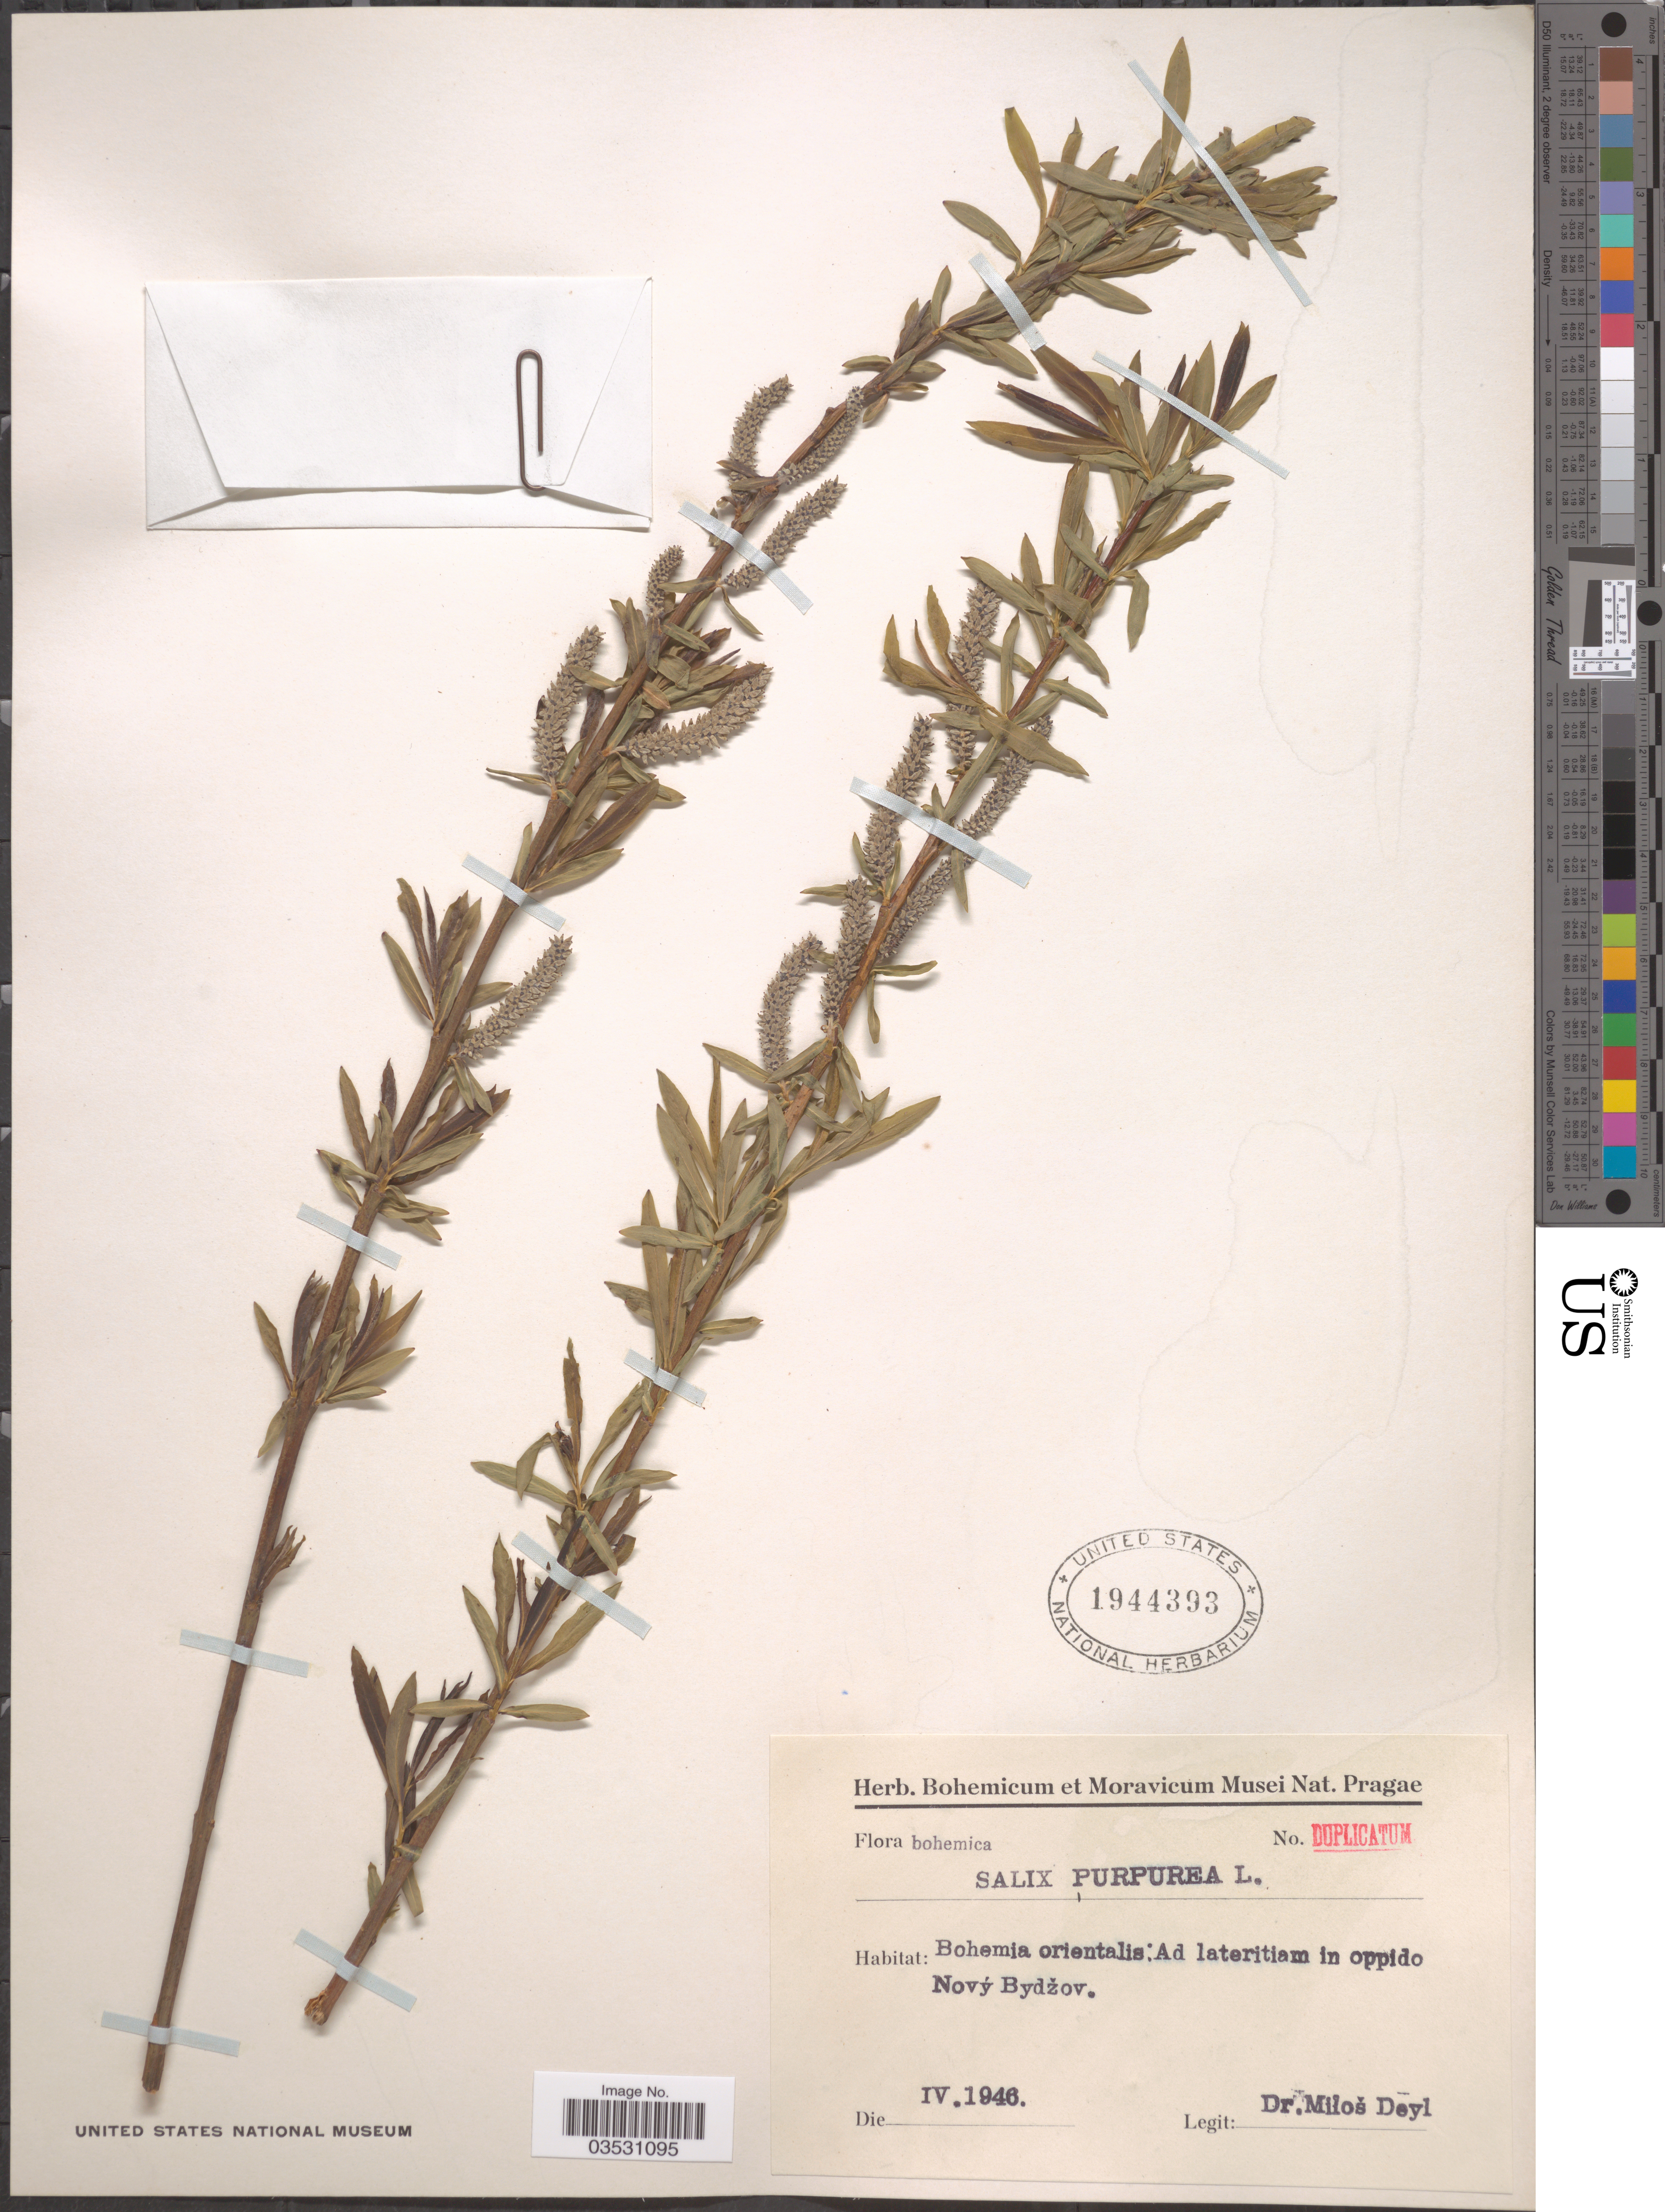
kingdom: Plantae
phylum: Tracheophyta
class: Magnoliopsida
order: Malpighiales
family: Salicaceae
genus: Salix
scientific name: Salix purpurea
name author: L.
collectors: M. Deyl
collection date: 1946-04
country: Czechia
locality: Bohemia orientalis: Ad lateritiam in oppido Nový Bydžov.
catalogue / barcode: US 1944393